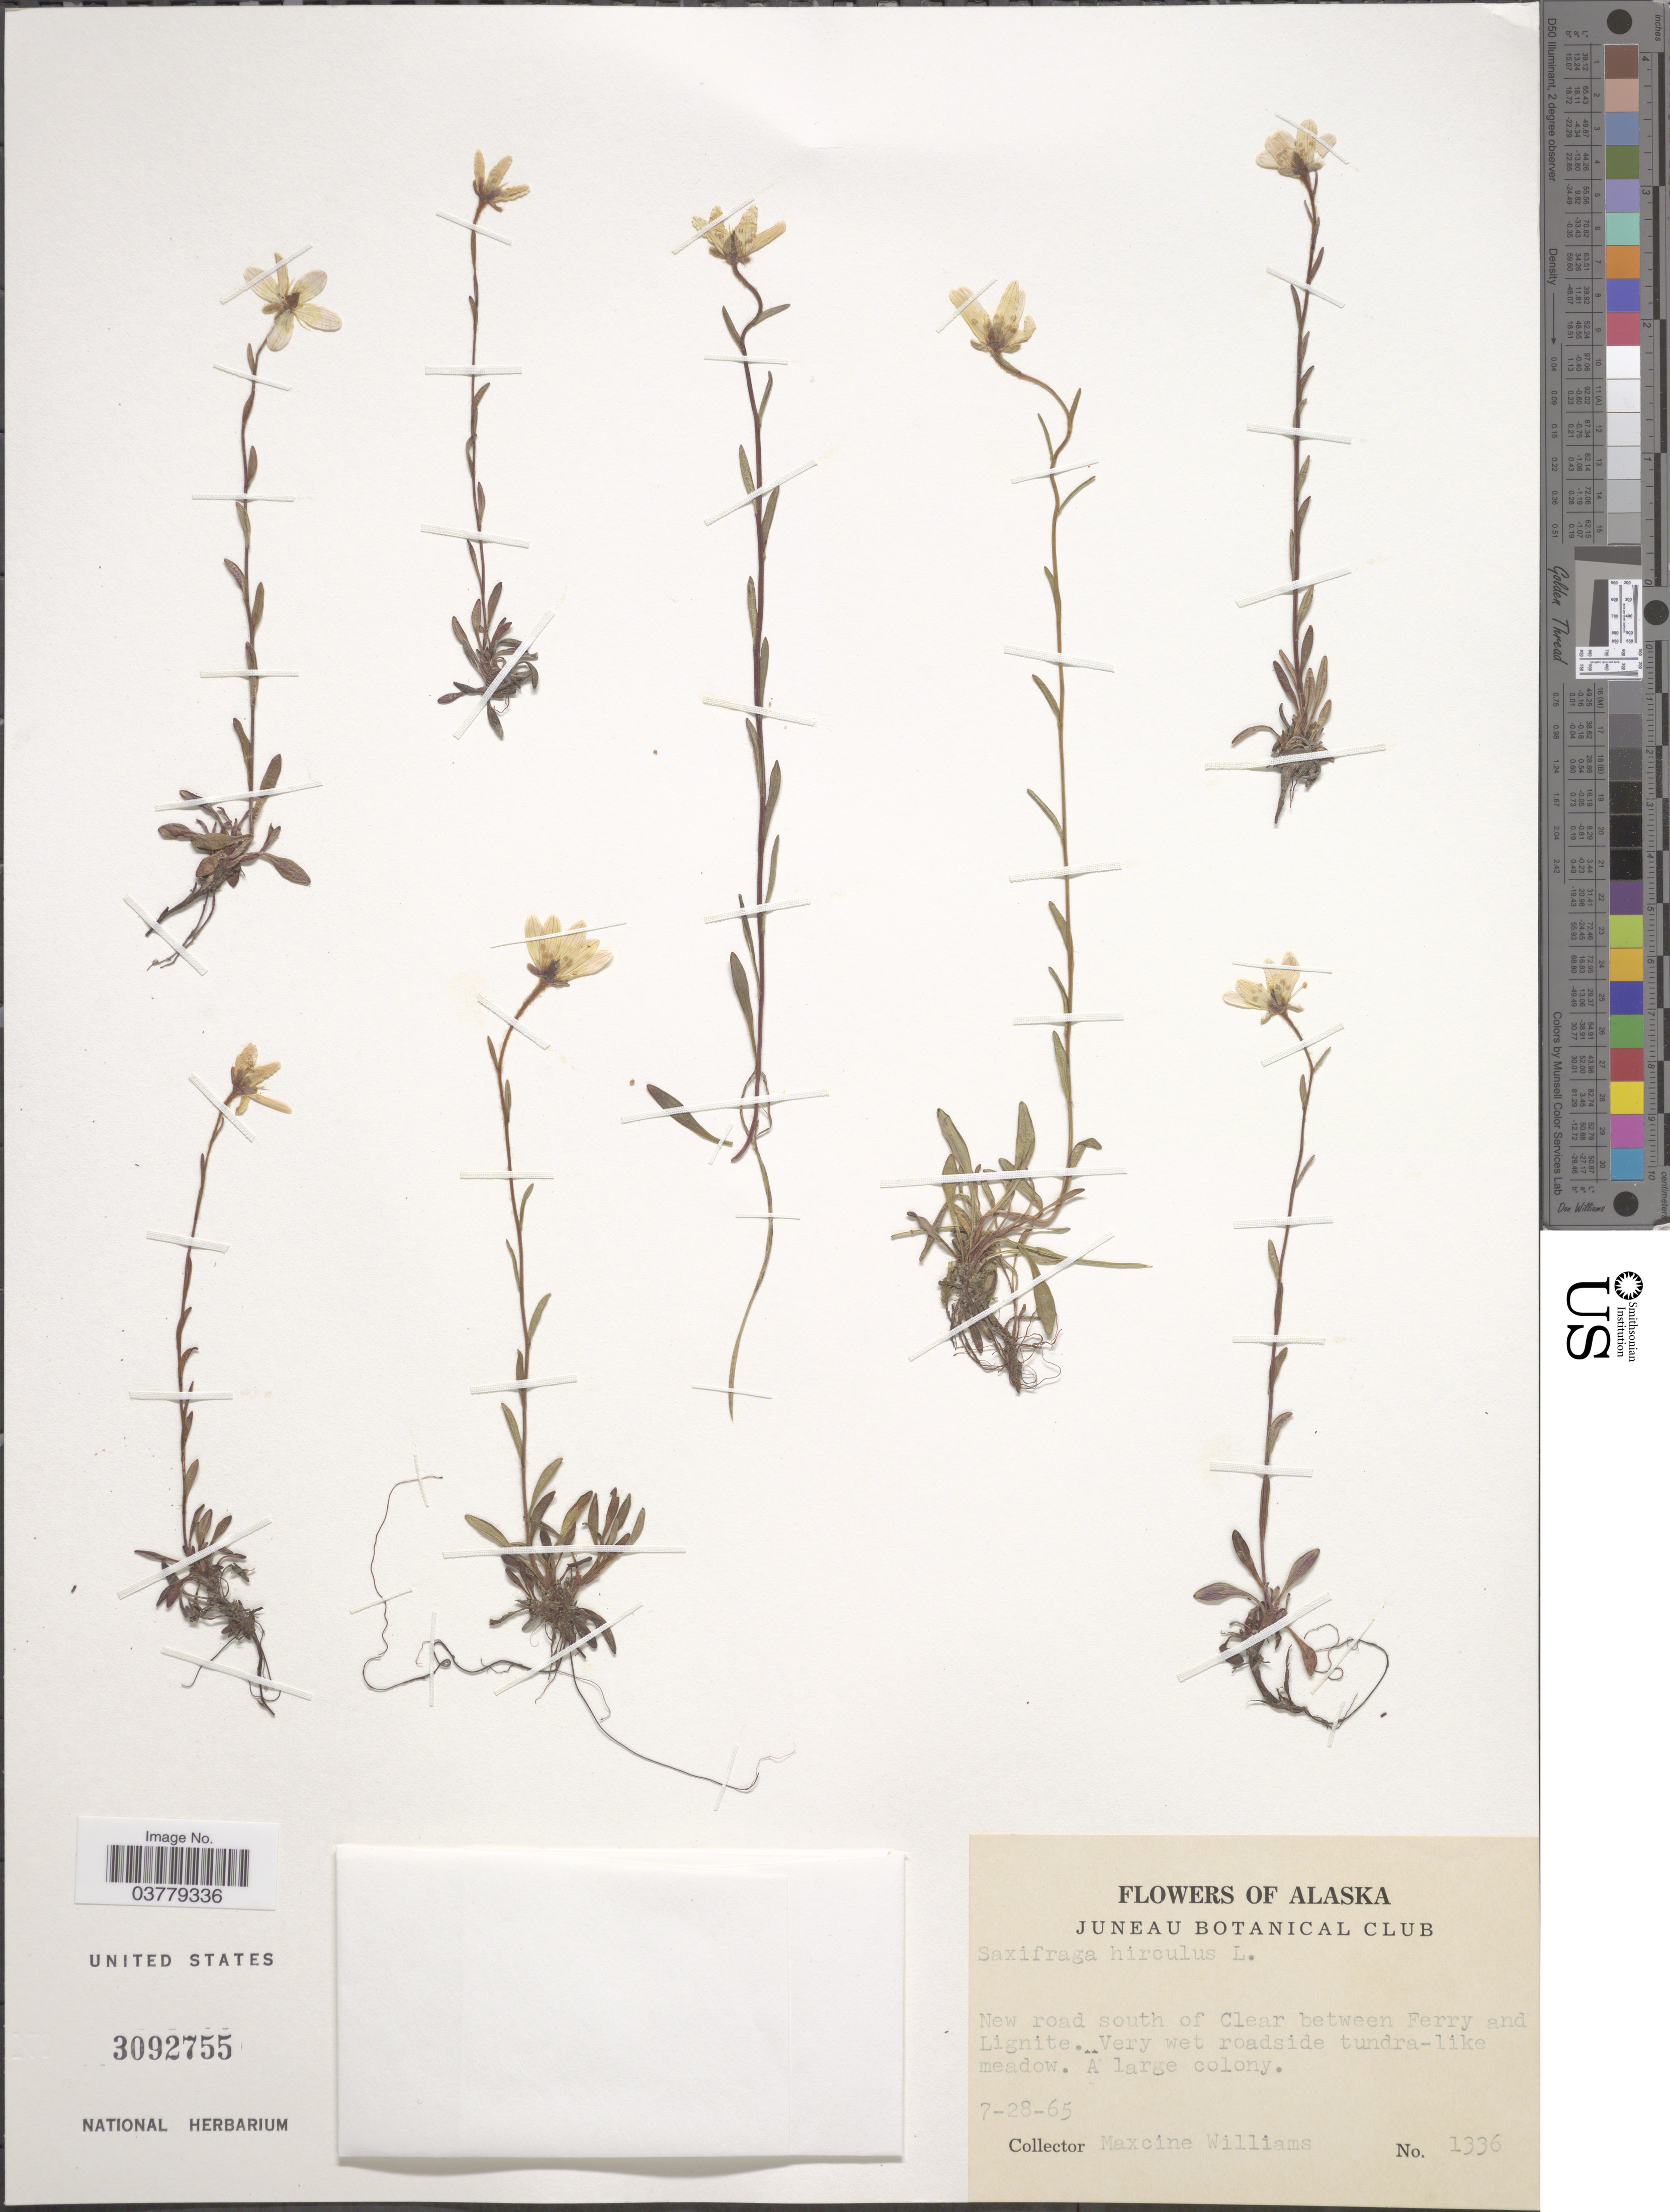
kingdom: Plantae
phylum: Tracheophyta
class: Magnoliopsida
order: Saxifragales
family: Saxifragaceae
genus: Saxifraga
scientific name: Saxifraga hirculus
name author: L.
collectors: M. Williams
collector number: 1336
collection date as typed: Transcribed d/m/y: 28/7/65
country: United States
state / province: Alaska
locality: New road south of Clear between Ferry and Lignite.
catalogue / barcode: US 3092755